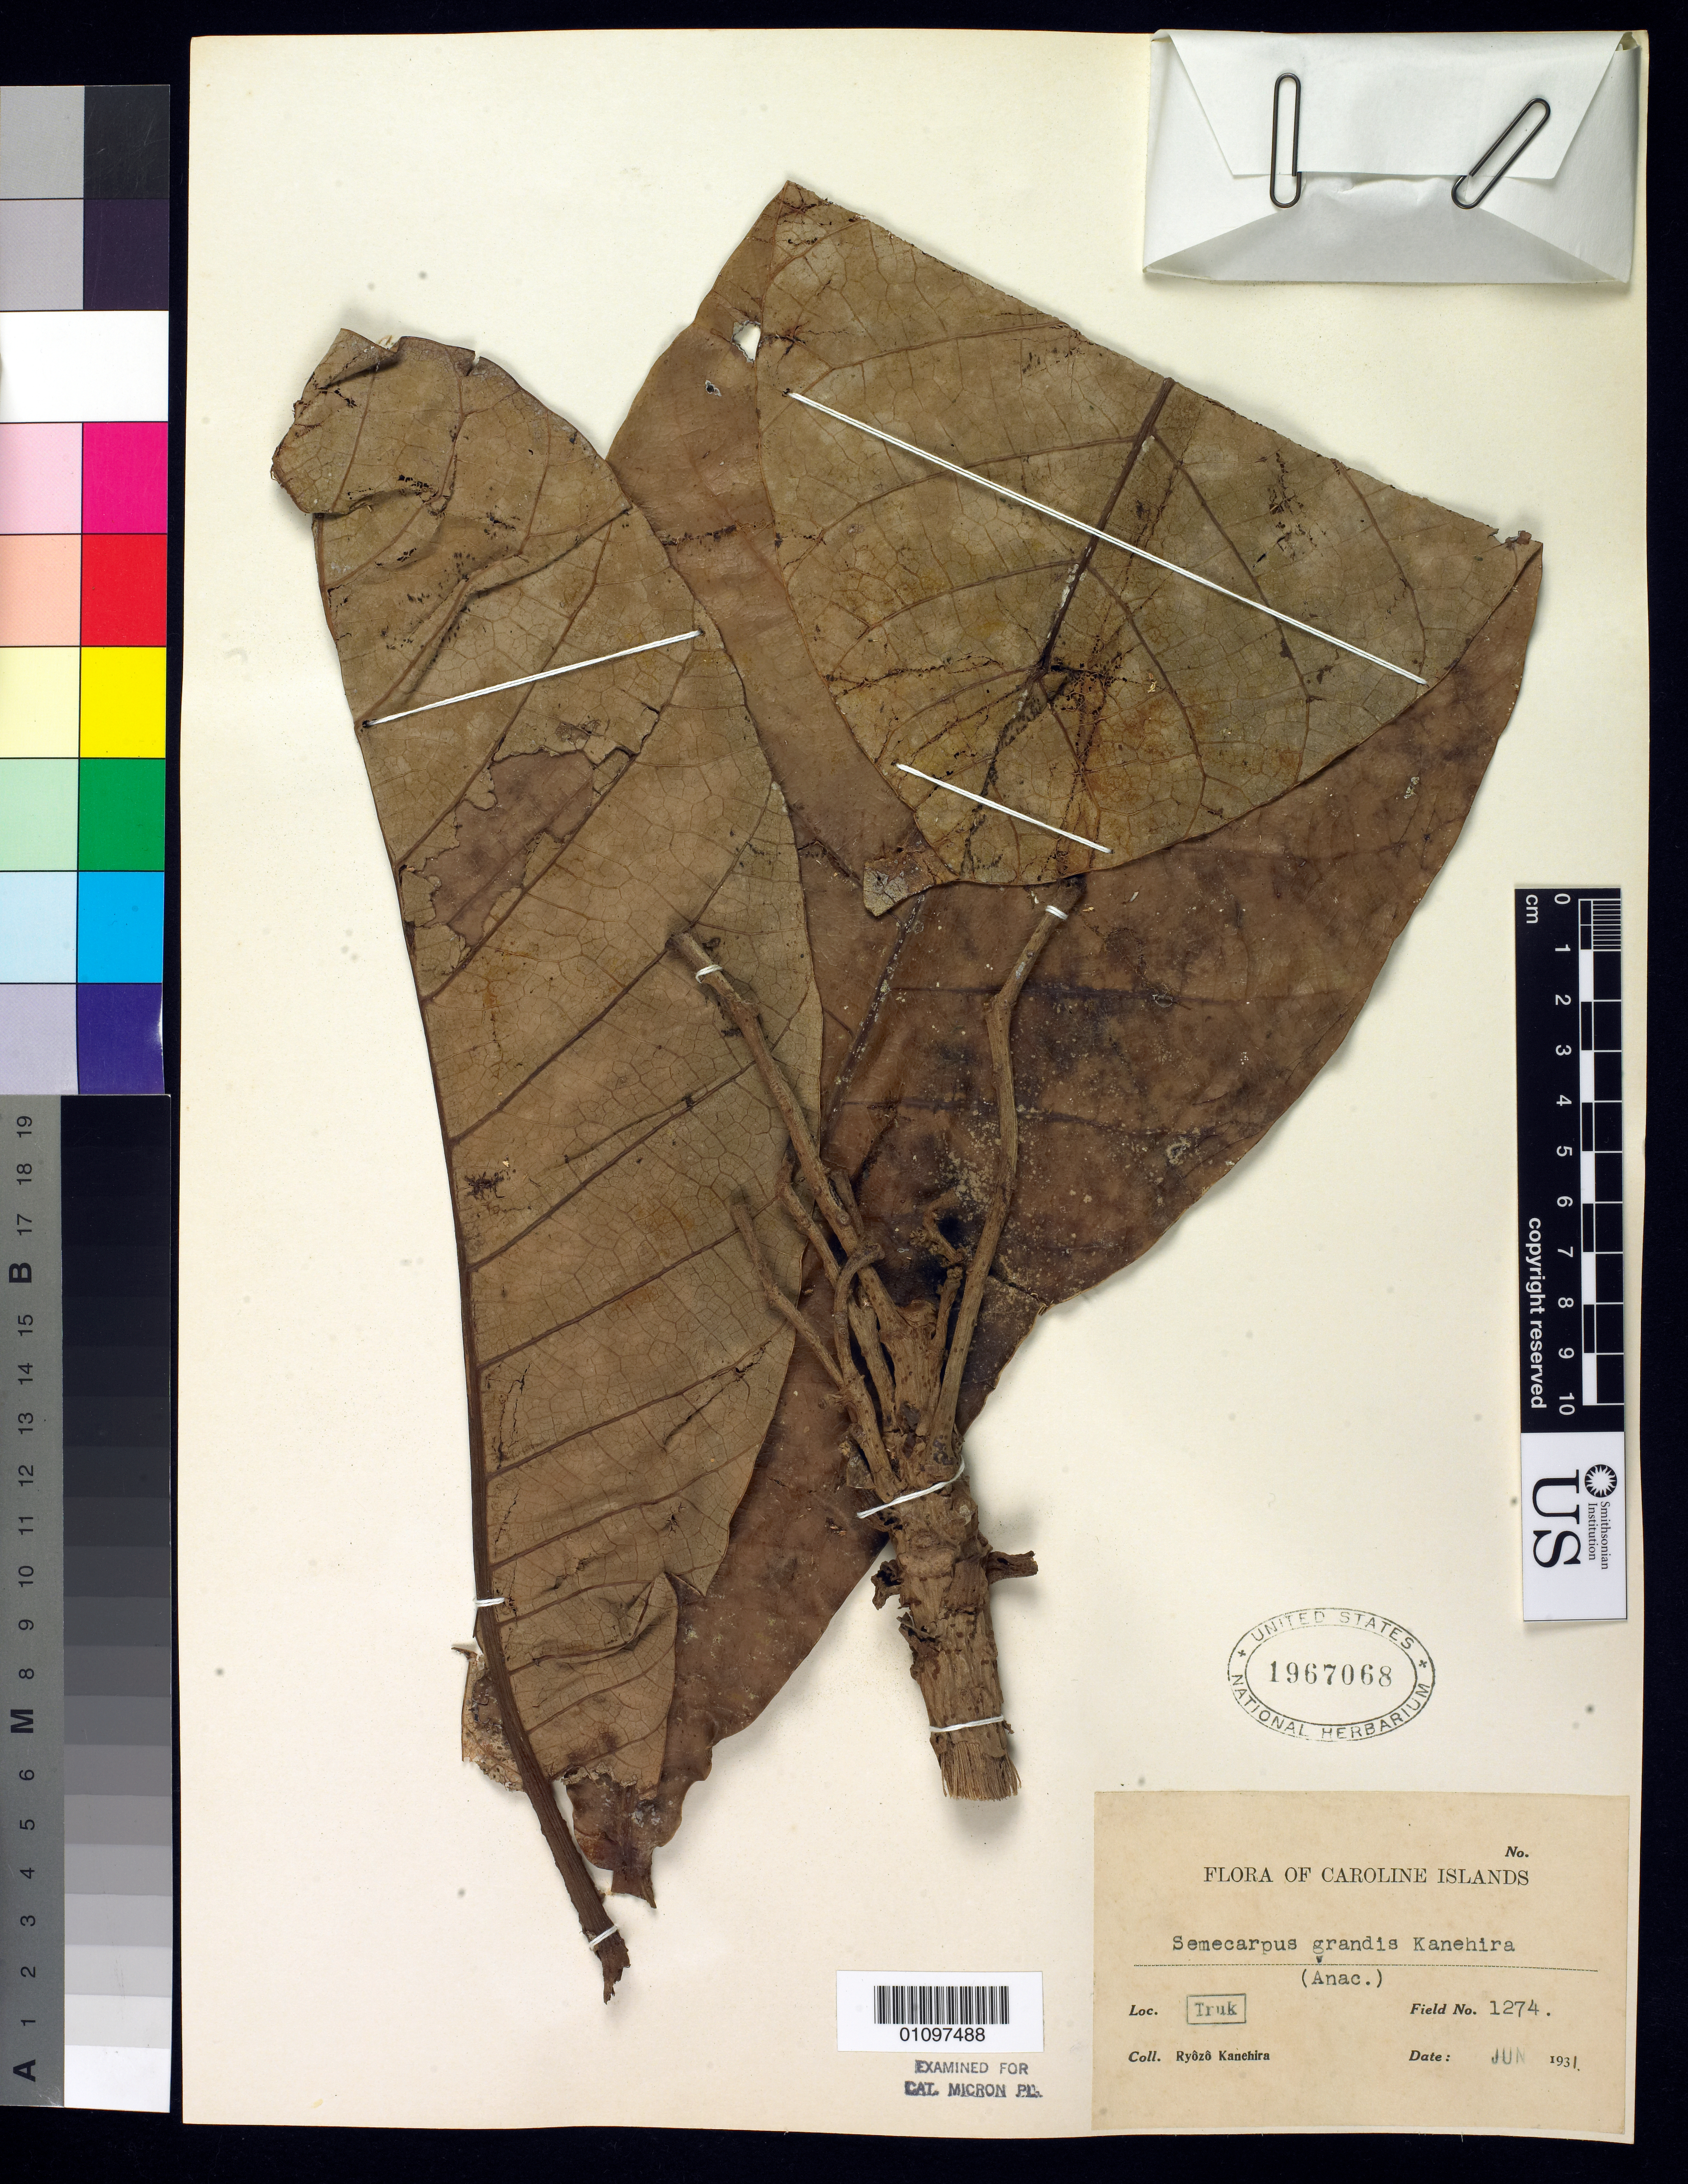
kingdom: Plantae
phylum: Tracheophyta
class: Magnoliopsida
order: Sapindales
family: Anacardiaceae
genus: Semecarpus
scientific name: Semecarpus grandis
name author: Kaneh.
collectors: R. Kanehira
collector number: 1274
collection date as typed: Jun 1931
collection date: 1931-06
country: Micronesia, Federated States of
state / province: Truk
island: Truk (Chuuk) Is.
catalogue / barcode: US 1967068